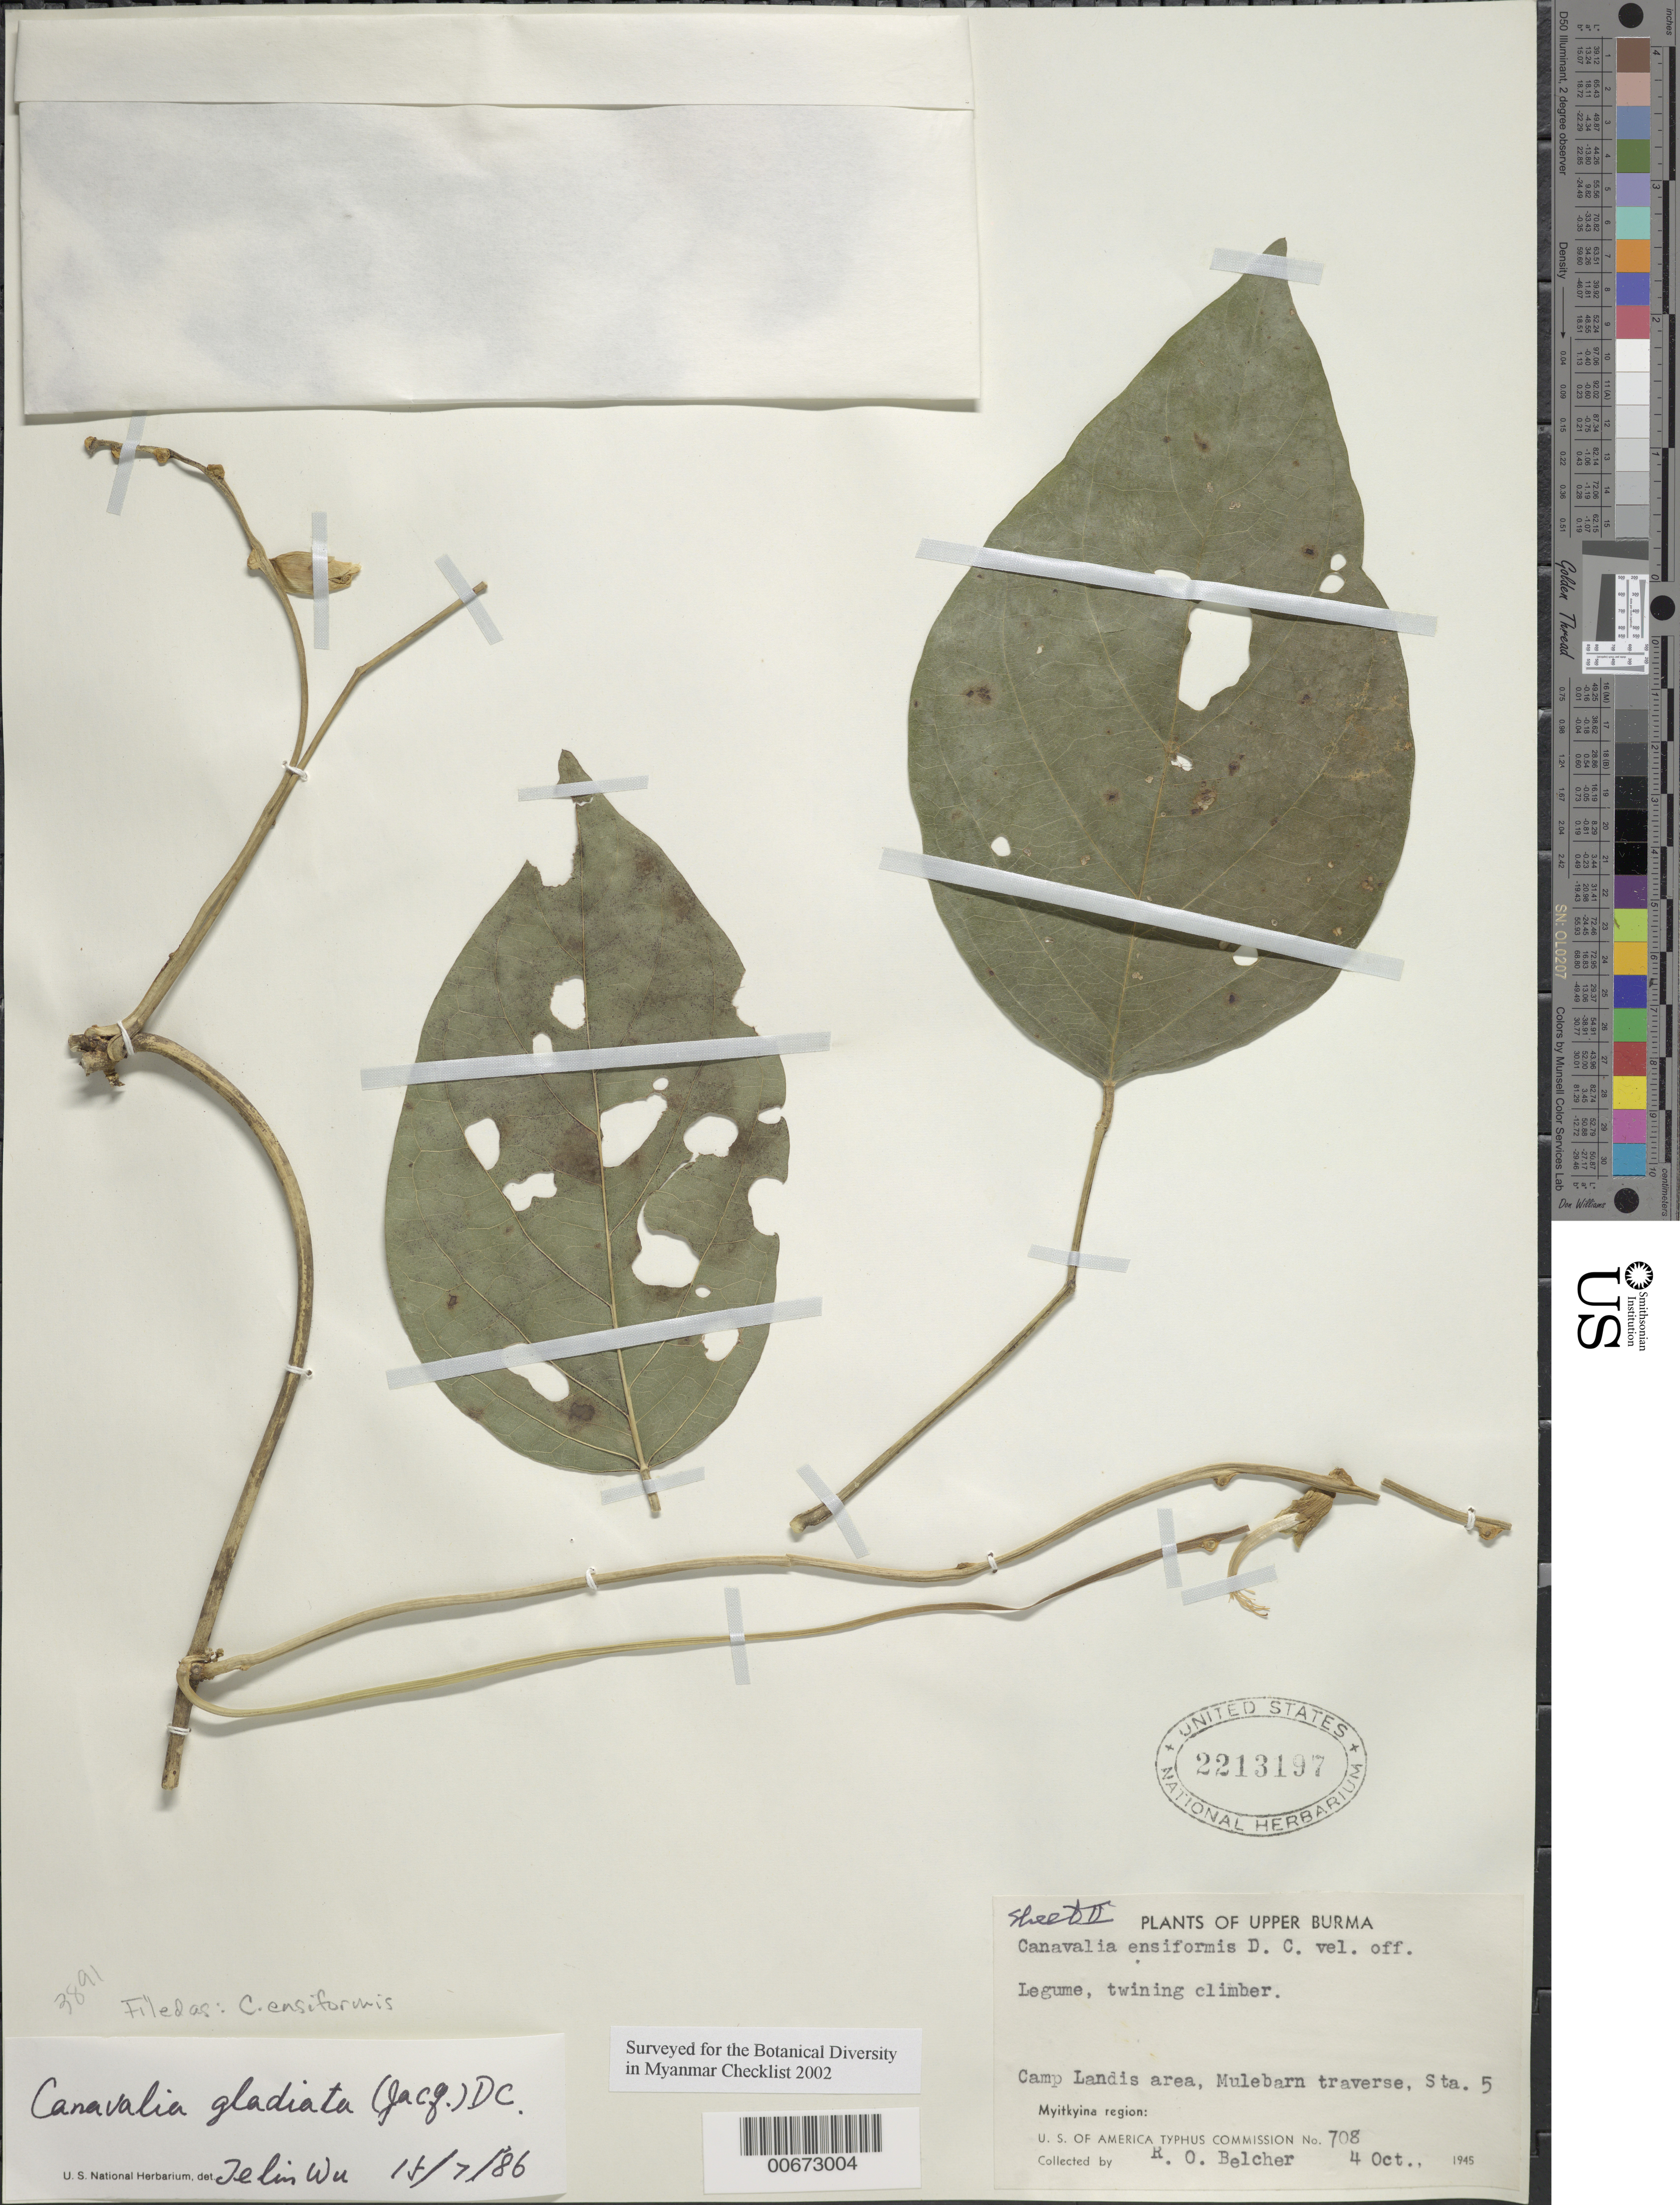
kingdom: Plantae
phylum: Tracheophyta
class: Magnoliopsida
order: Fabales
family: Fabaceae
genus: Canavalia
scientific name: Canavalia ensiformis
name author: (L.) DC.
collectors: R. Belcher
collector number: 708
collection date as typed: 04 Oct 1945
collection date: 1945-10-04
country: Myanmar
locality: Upper Burma, Camp Landis area, Mule barn traverse, Myitkyina.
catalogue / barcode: US 2213197